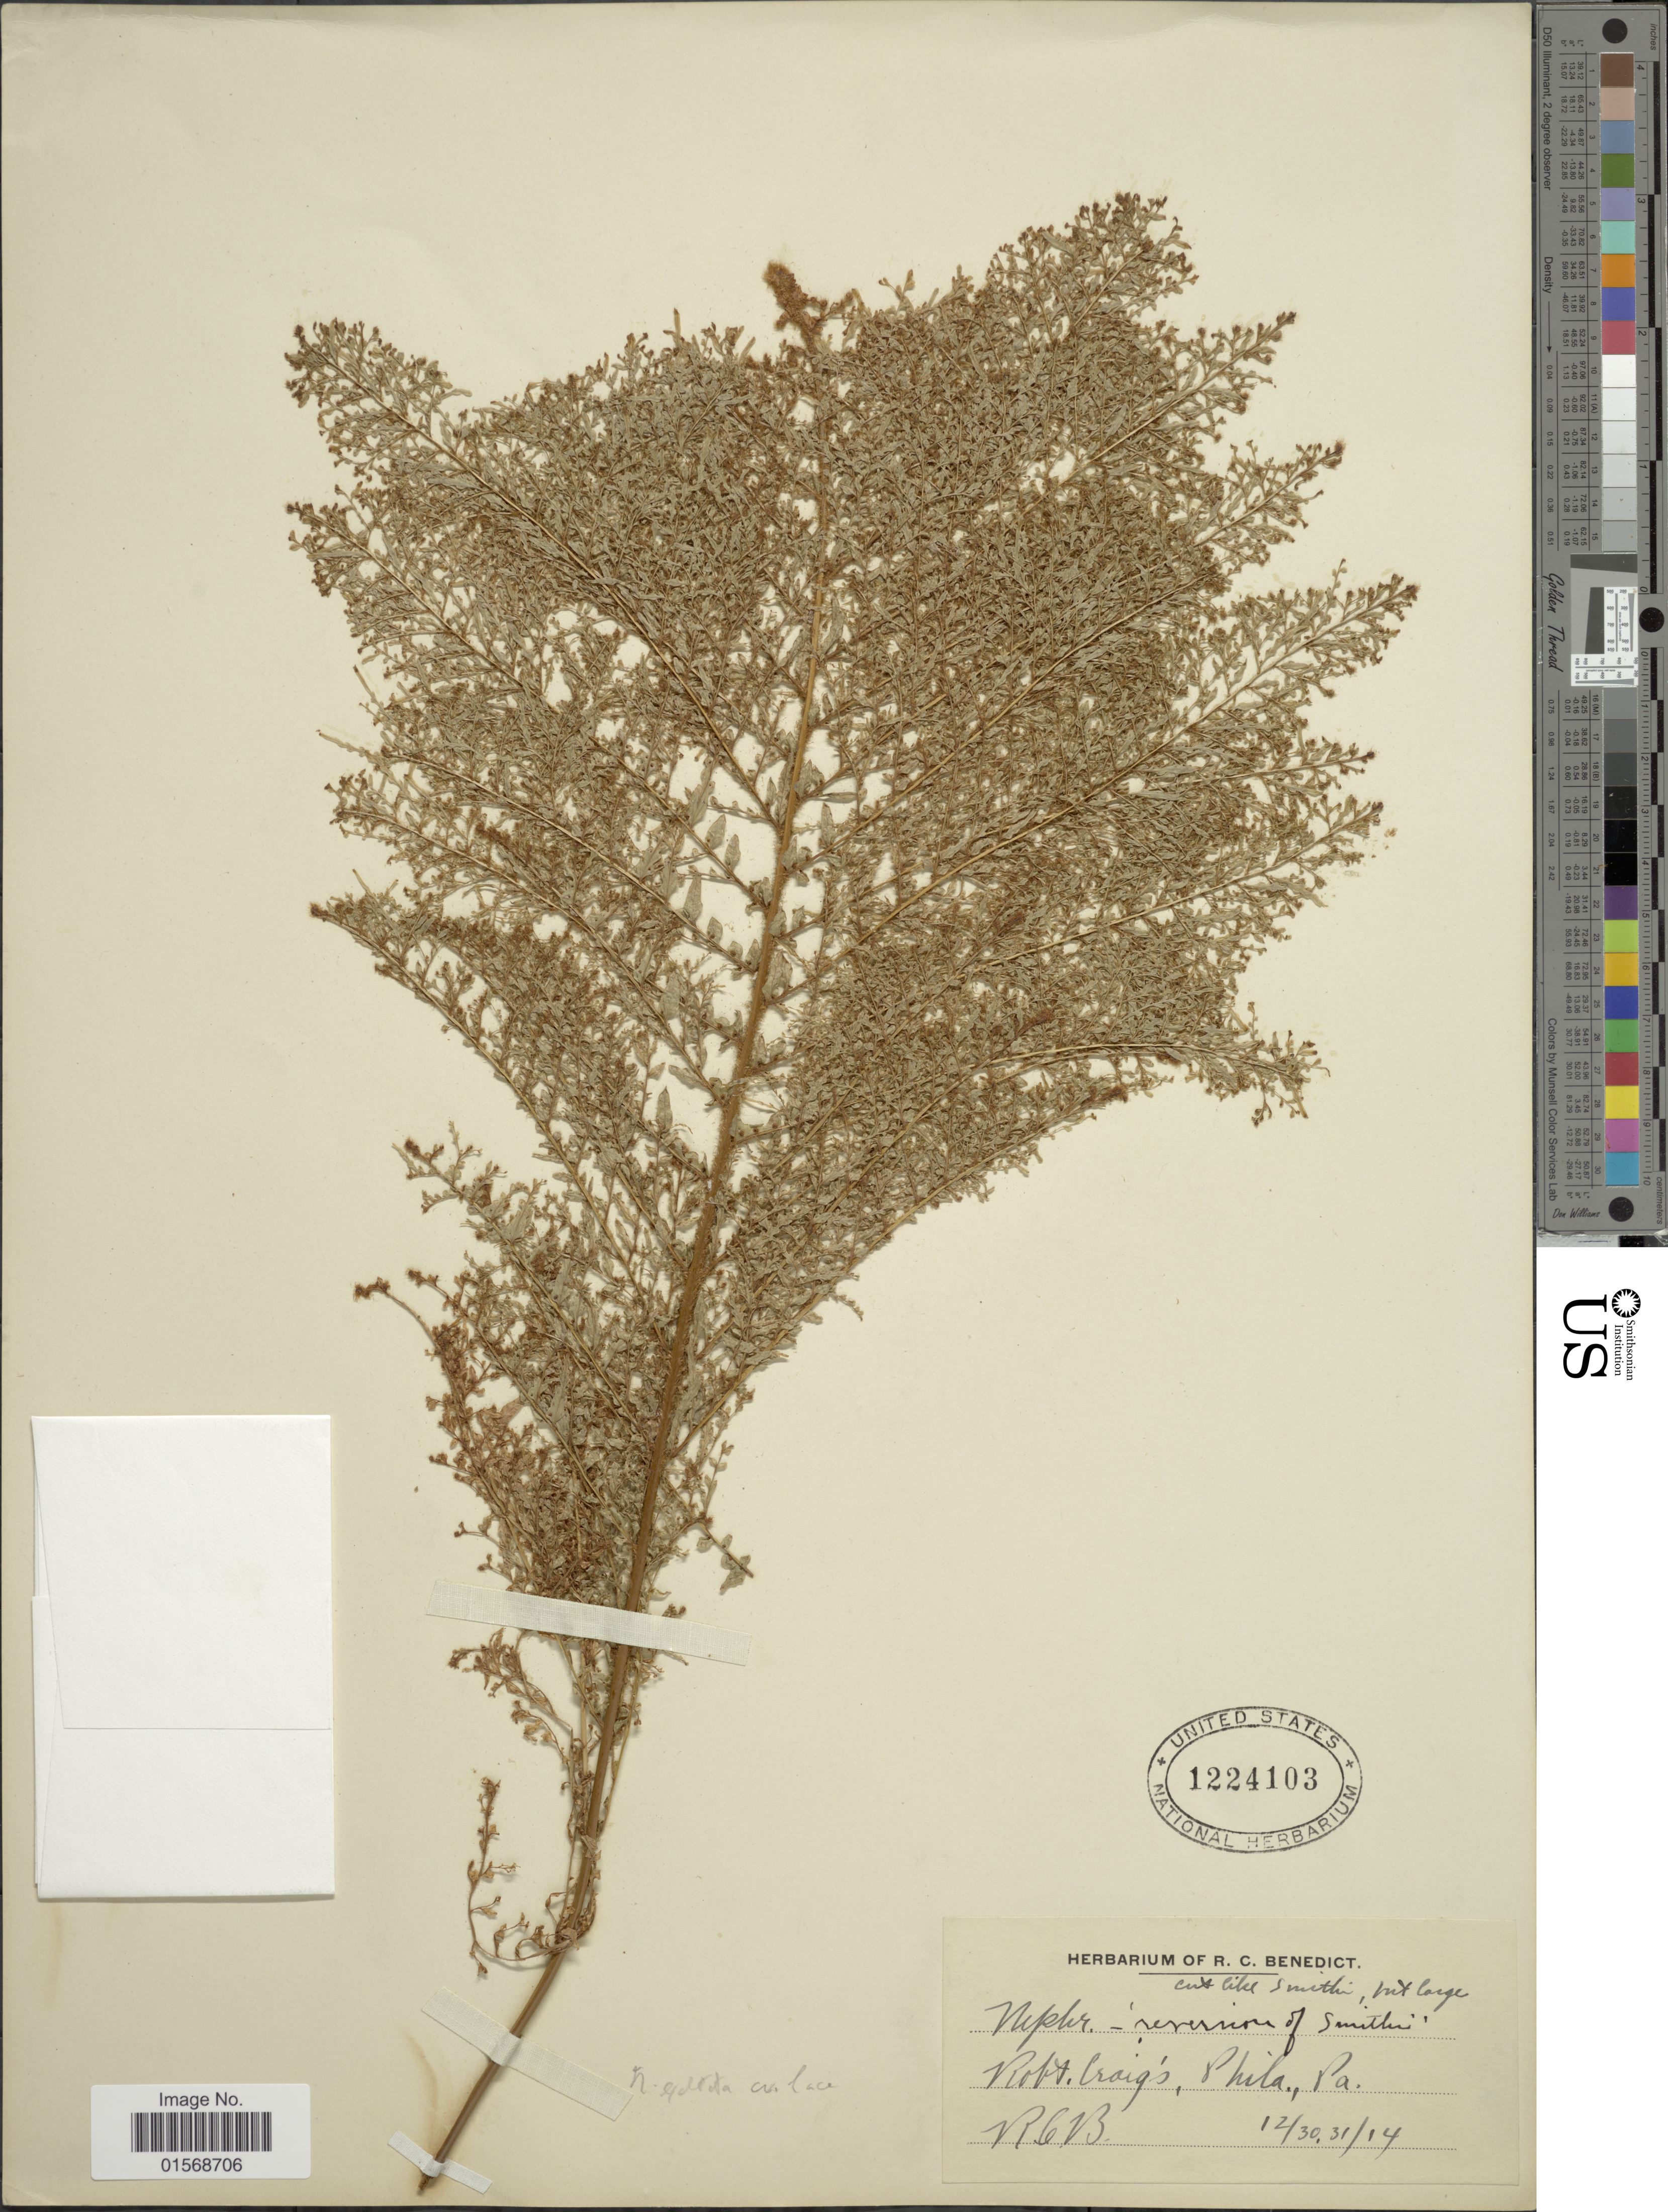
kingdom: Plantae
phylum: Tracheophyta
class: Polypodiopsida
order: Polypodiales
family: Nephrolepidaceae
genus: Nephrolepis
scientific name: Nephrolepis 'Lau'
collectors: R. C. Benedict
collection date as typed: Transcribed d/m/y: 30/12/14 to 31/12/14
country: United States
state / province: Pennsylvania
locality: Phila.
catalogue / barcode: US 1224103